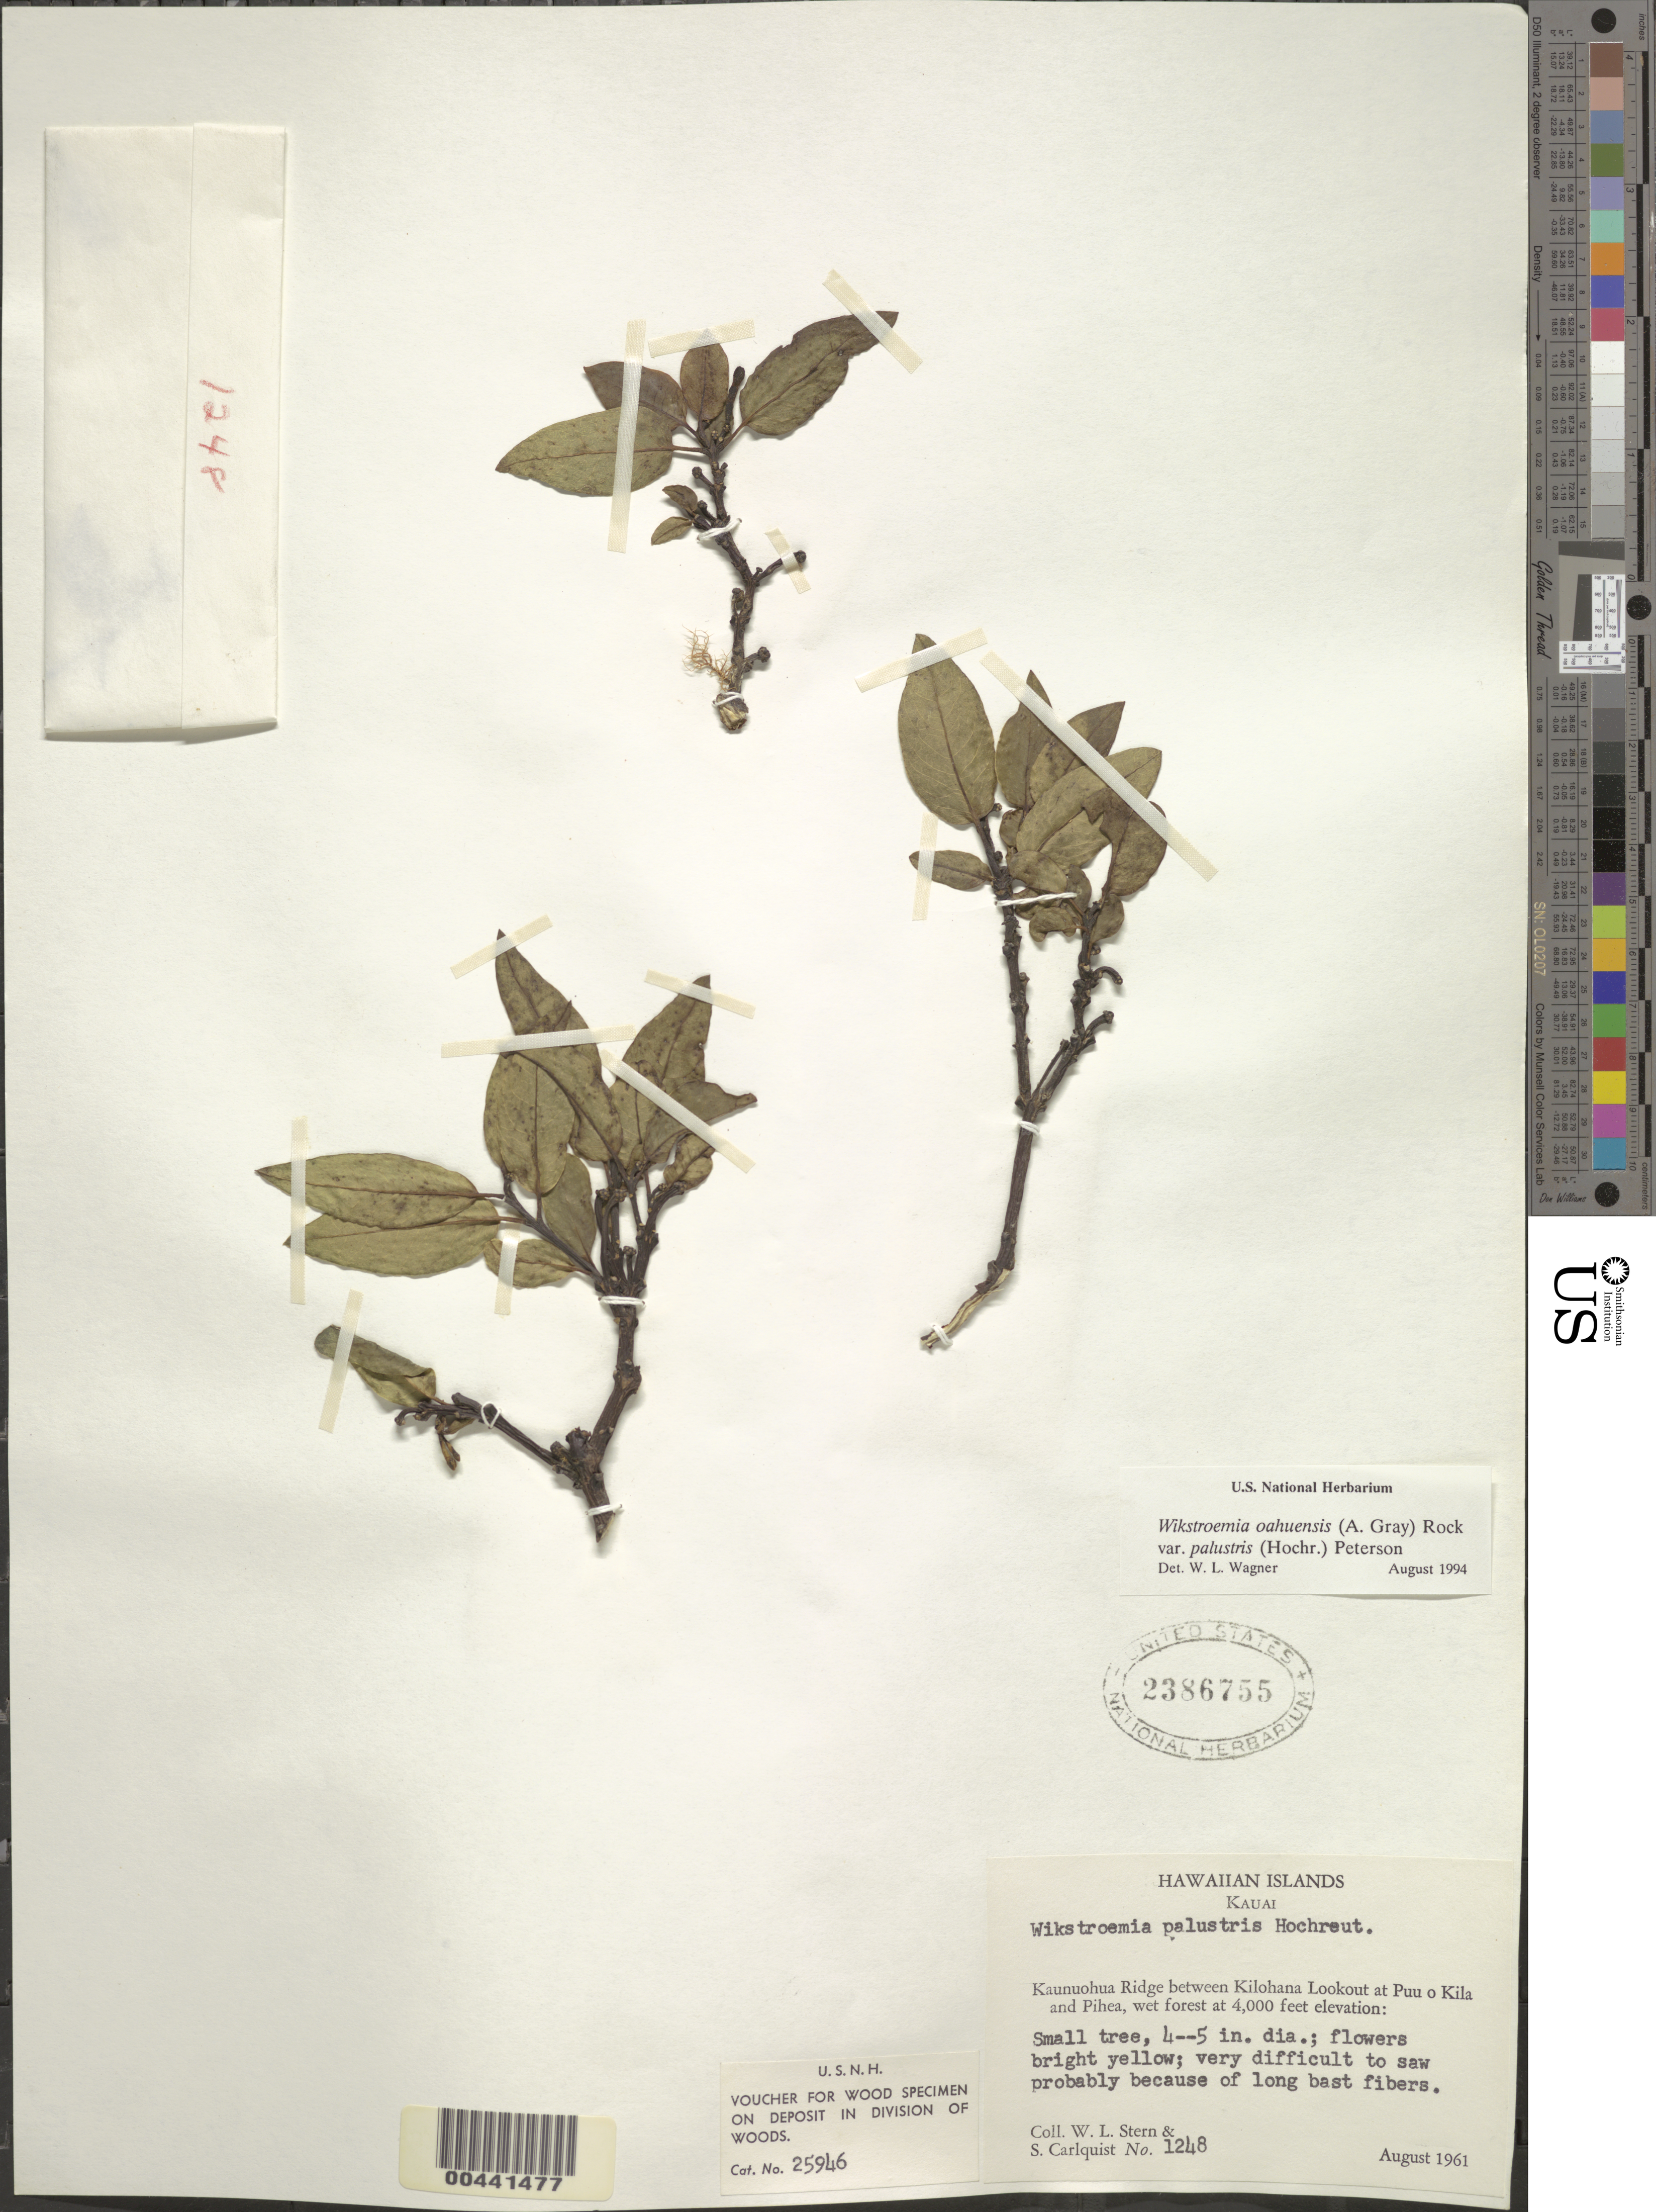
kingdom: Plantae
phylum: Tracheophyta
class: Magnoliopsida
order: Malvales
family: Thymelaeaceae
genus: Wikstroemia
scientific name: Wikstroemia oahuensis var. palustris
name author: (Hochr.) B. Peterson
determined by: Wagner, W. L., (BOT), Smithsonian Institution - National Museum of Natural History (UNITED STATES)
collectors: W. L. Stern & S. Carlquist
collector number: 1248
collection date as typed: Aug 1961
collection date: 1961-08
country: United States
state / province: Hawaii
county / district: Kauai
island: Kaua'i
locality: Kaunuohua Ridge between Kilohana Lookout at Puu o Kila and Pihea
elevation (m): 1219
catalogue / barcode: US 2386755